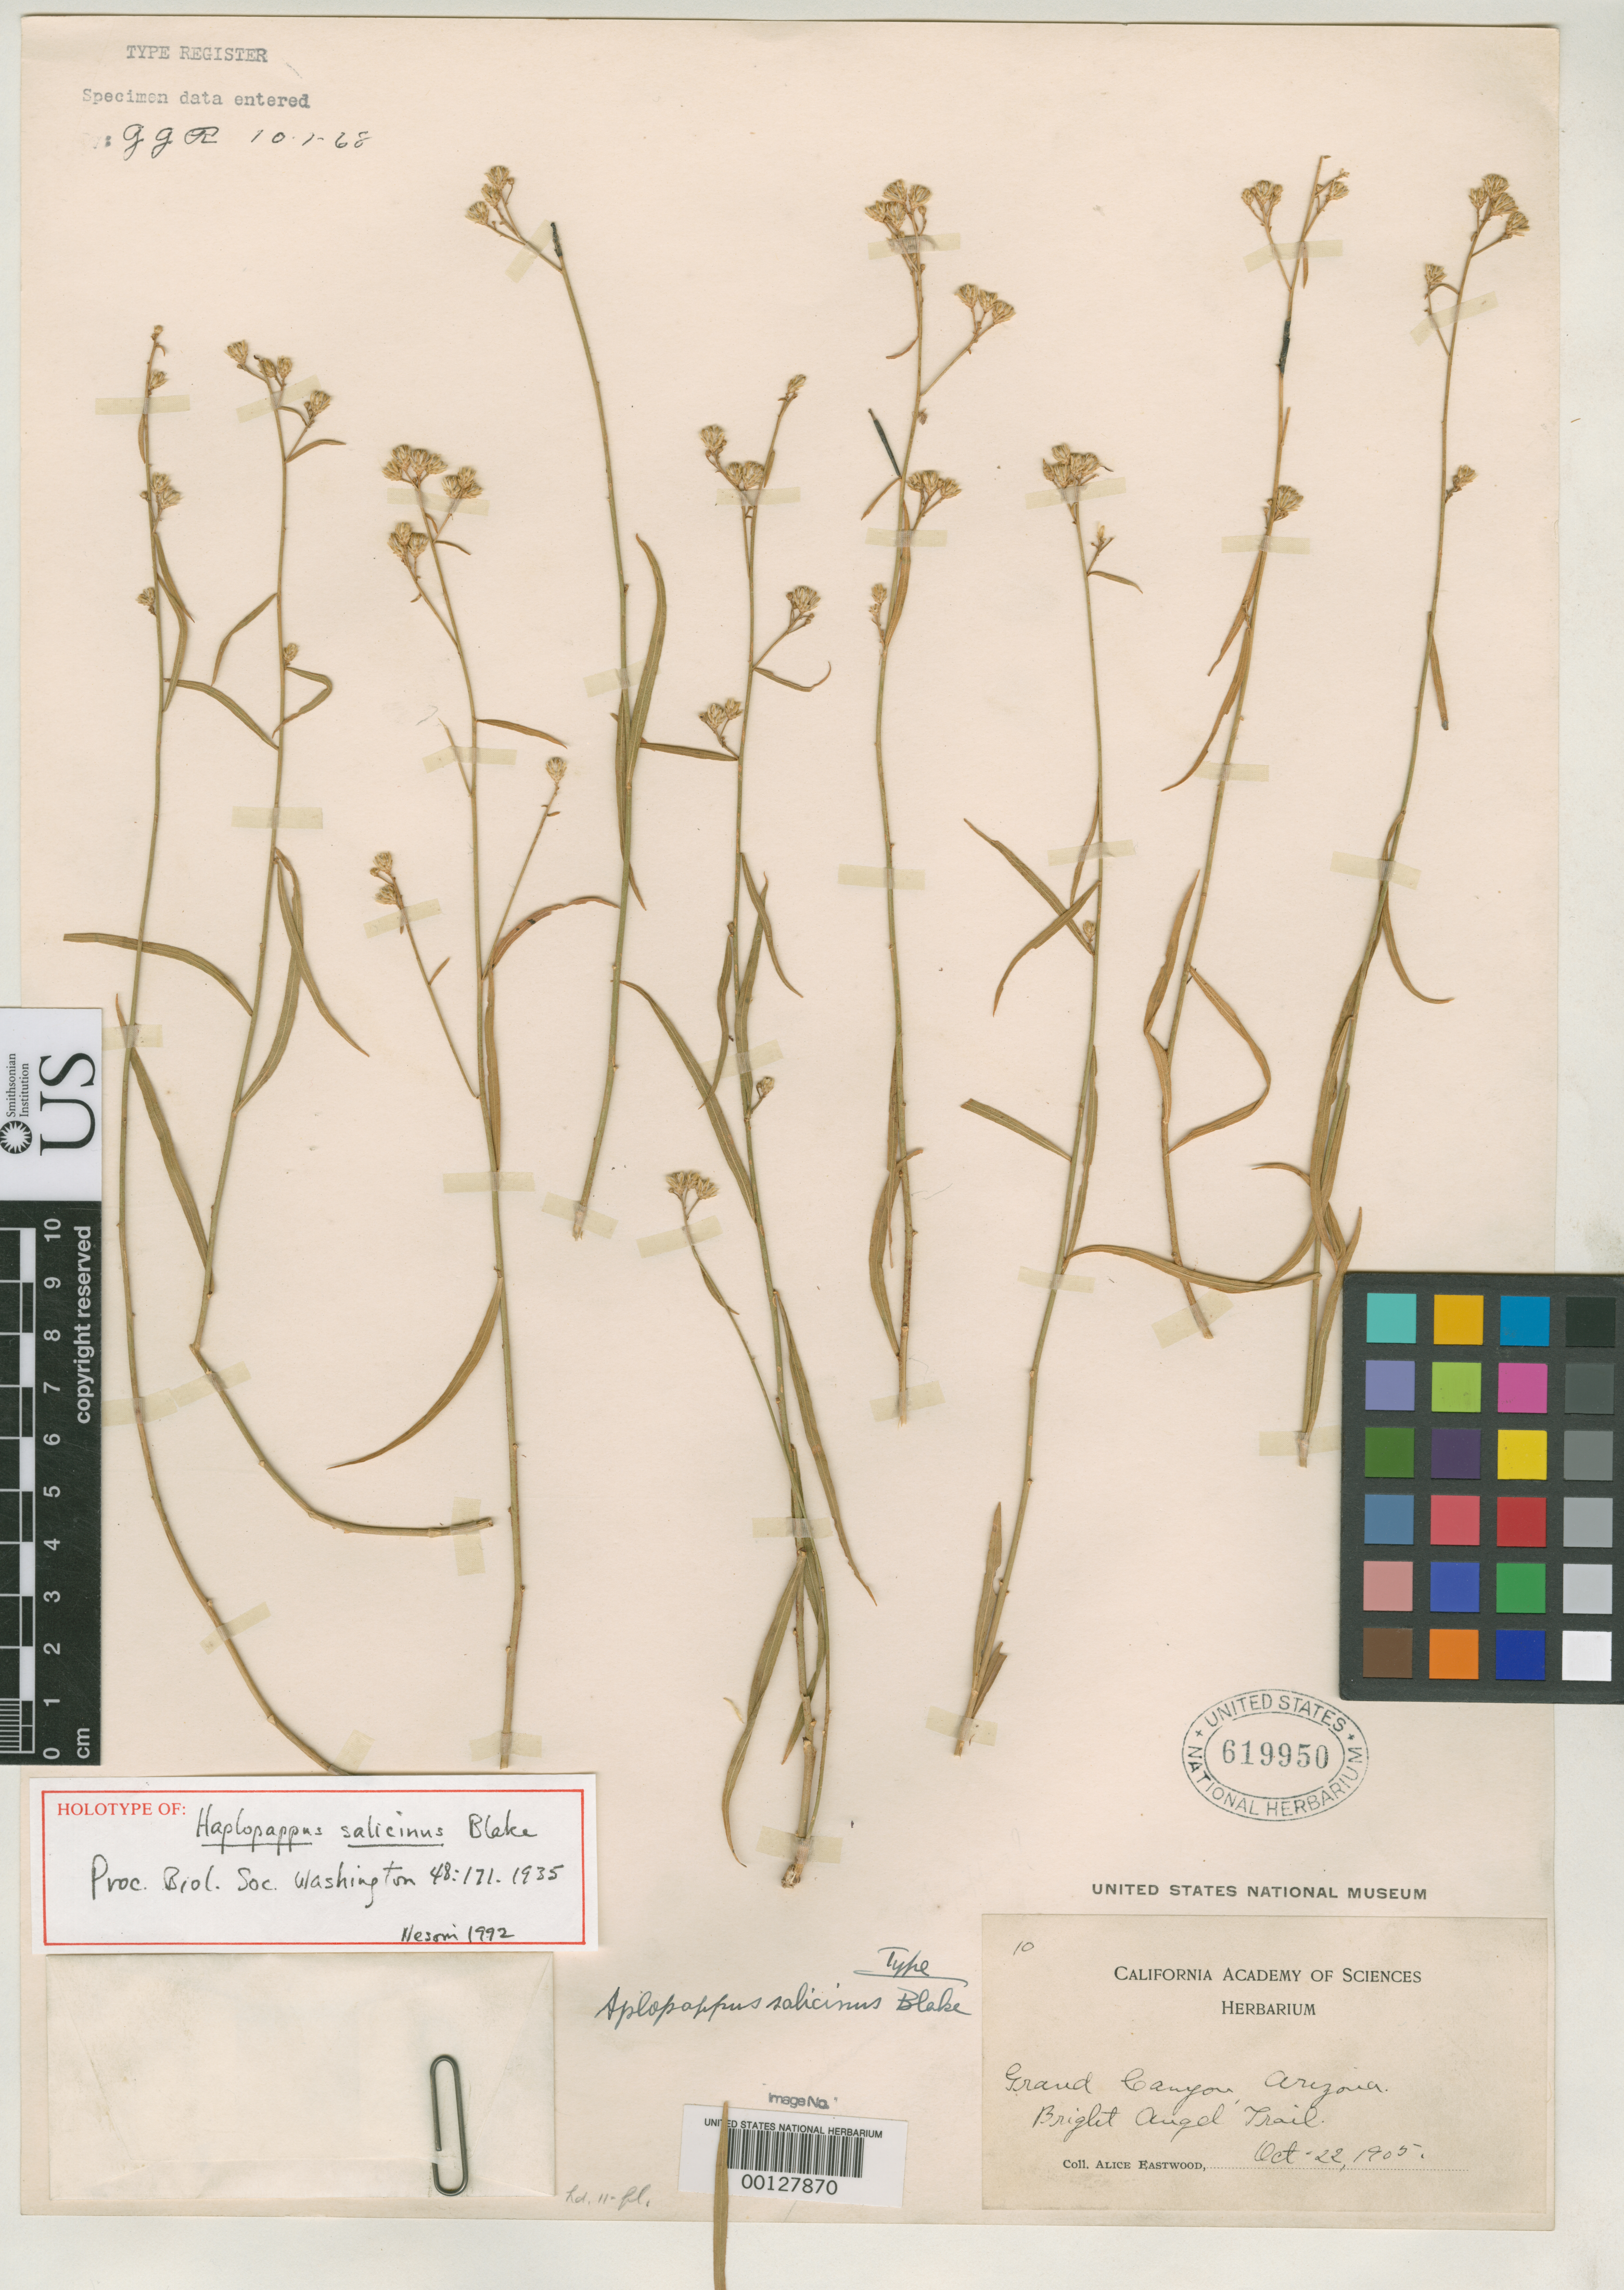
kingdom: Plantae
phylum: Tracheophyta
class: Magnoliopsida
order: Asterales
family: Asteraceae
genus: Haplopappus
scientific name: Haplopappus salicinus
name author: S.F. Blake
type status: Holotype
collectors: A. Eastwood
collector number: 10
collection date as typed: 22 Oct 1905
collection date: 1905-10-22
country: United States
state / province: Arizona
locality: Grand Canyon, Bright Angel Trail.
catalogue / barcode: US 619950